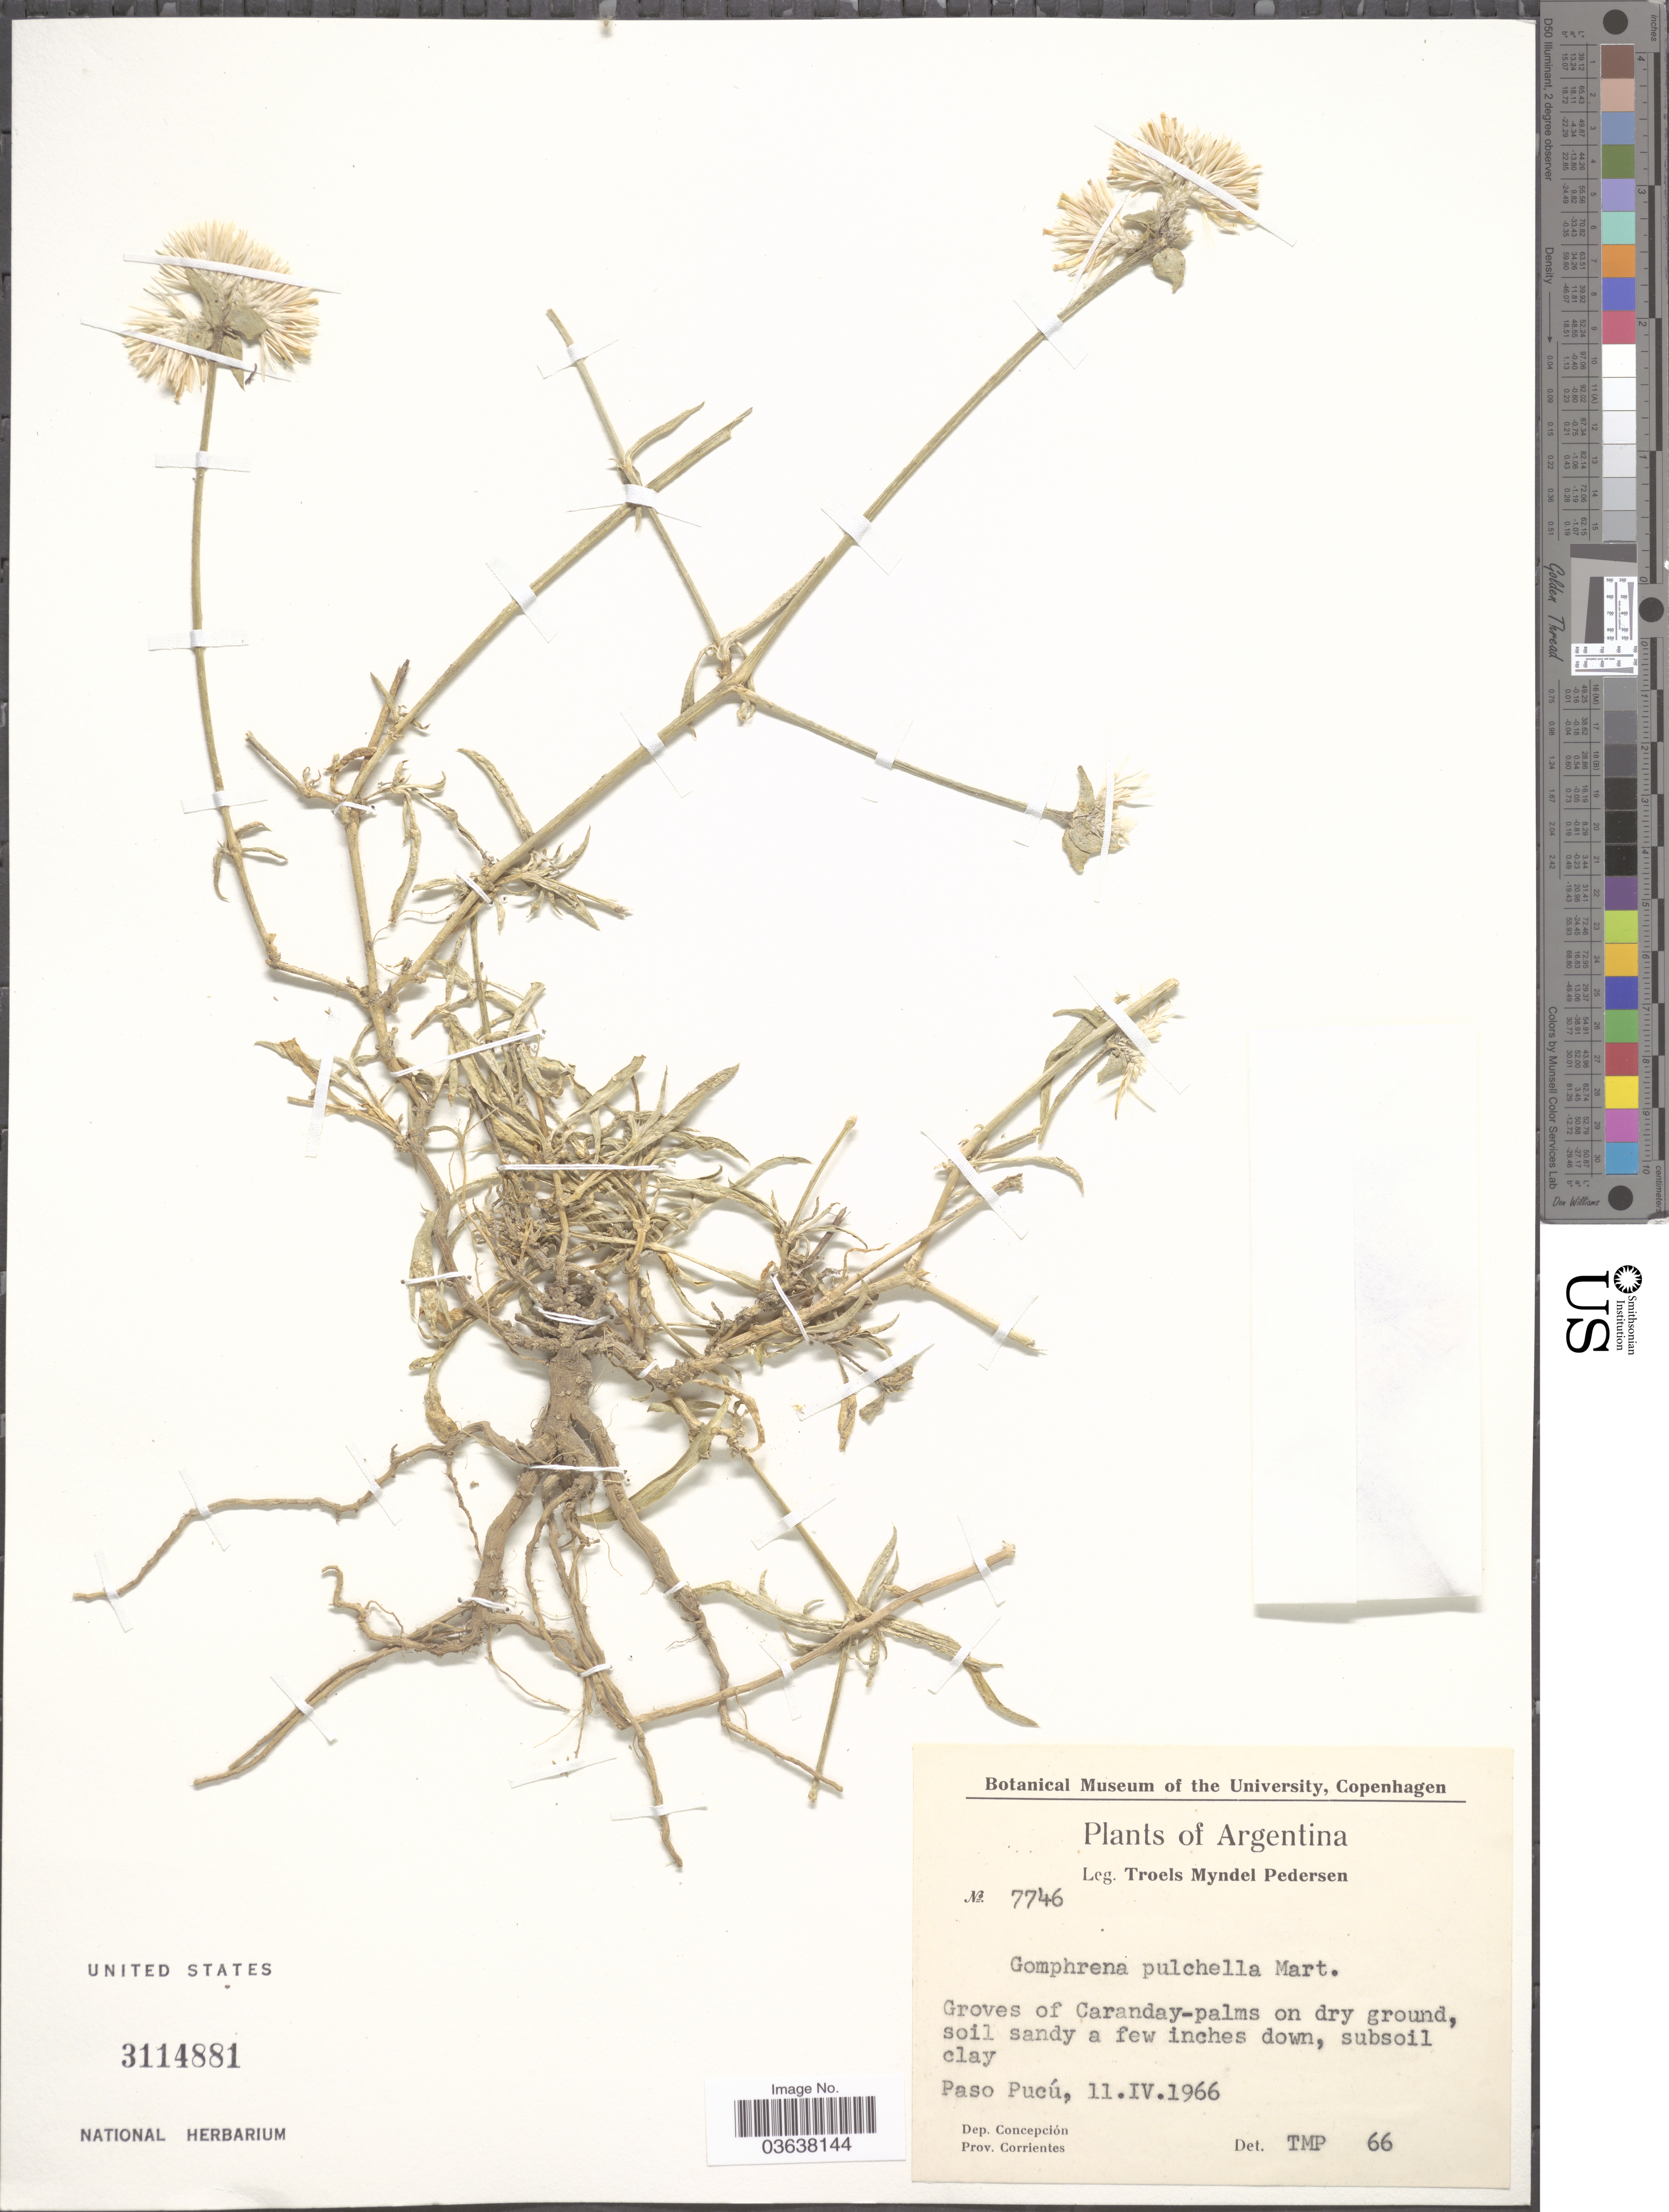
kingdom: Plantae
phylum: Tracheophyta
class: Magnoliopsida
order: Caryophyllales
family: Amaranthaceae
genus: Gomphrena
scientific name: Gomphrena pulchella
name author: Mart.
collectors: T. Pederson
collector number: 7746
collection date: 1966-04-11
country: Argentina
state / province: Corrientes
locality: Paso Pucú, Dep. Concepción.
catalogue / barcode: US 3114881